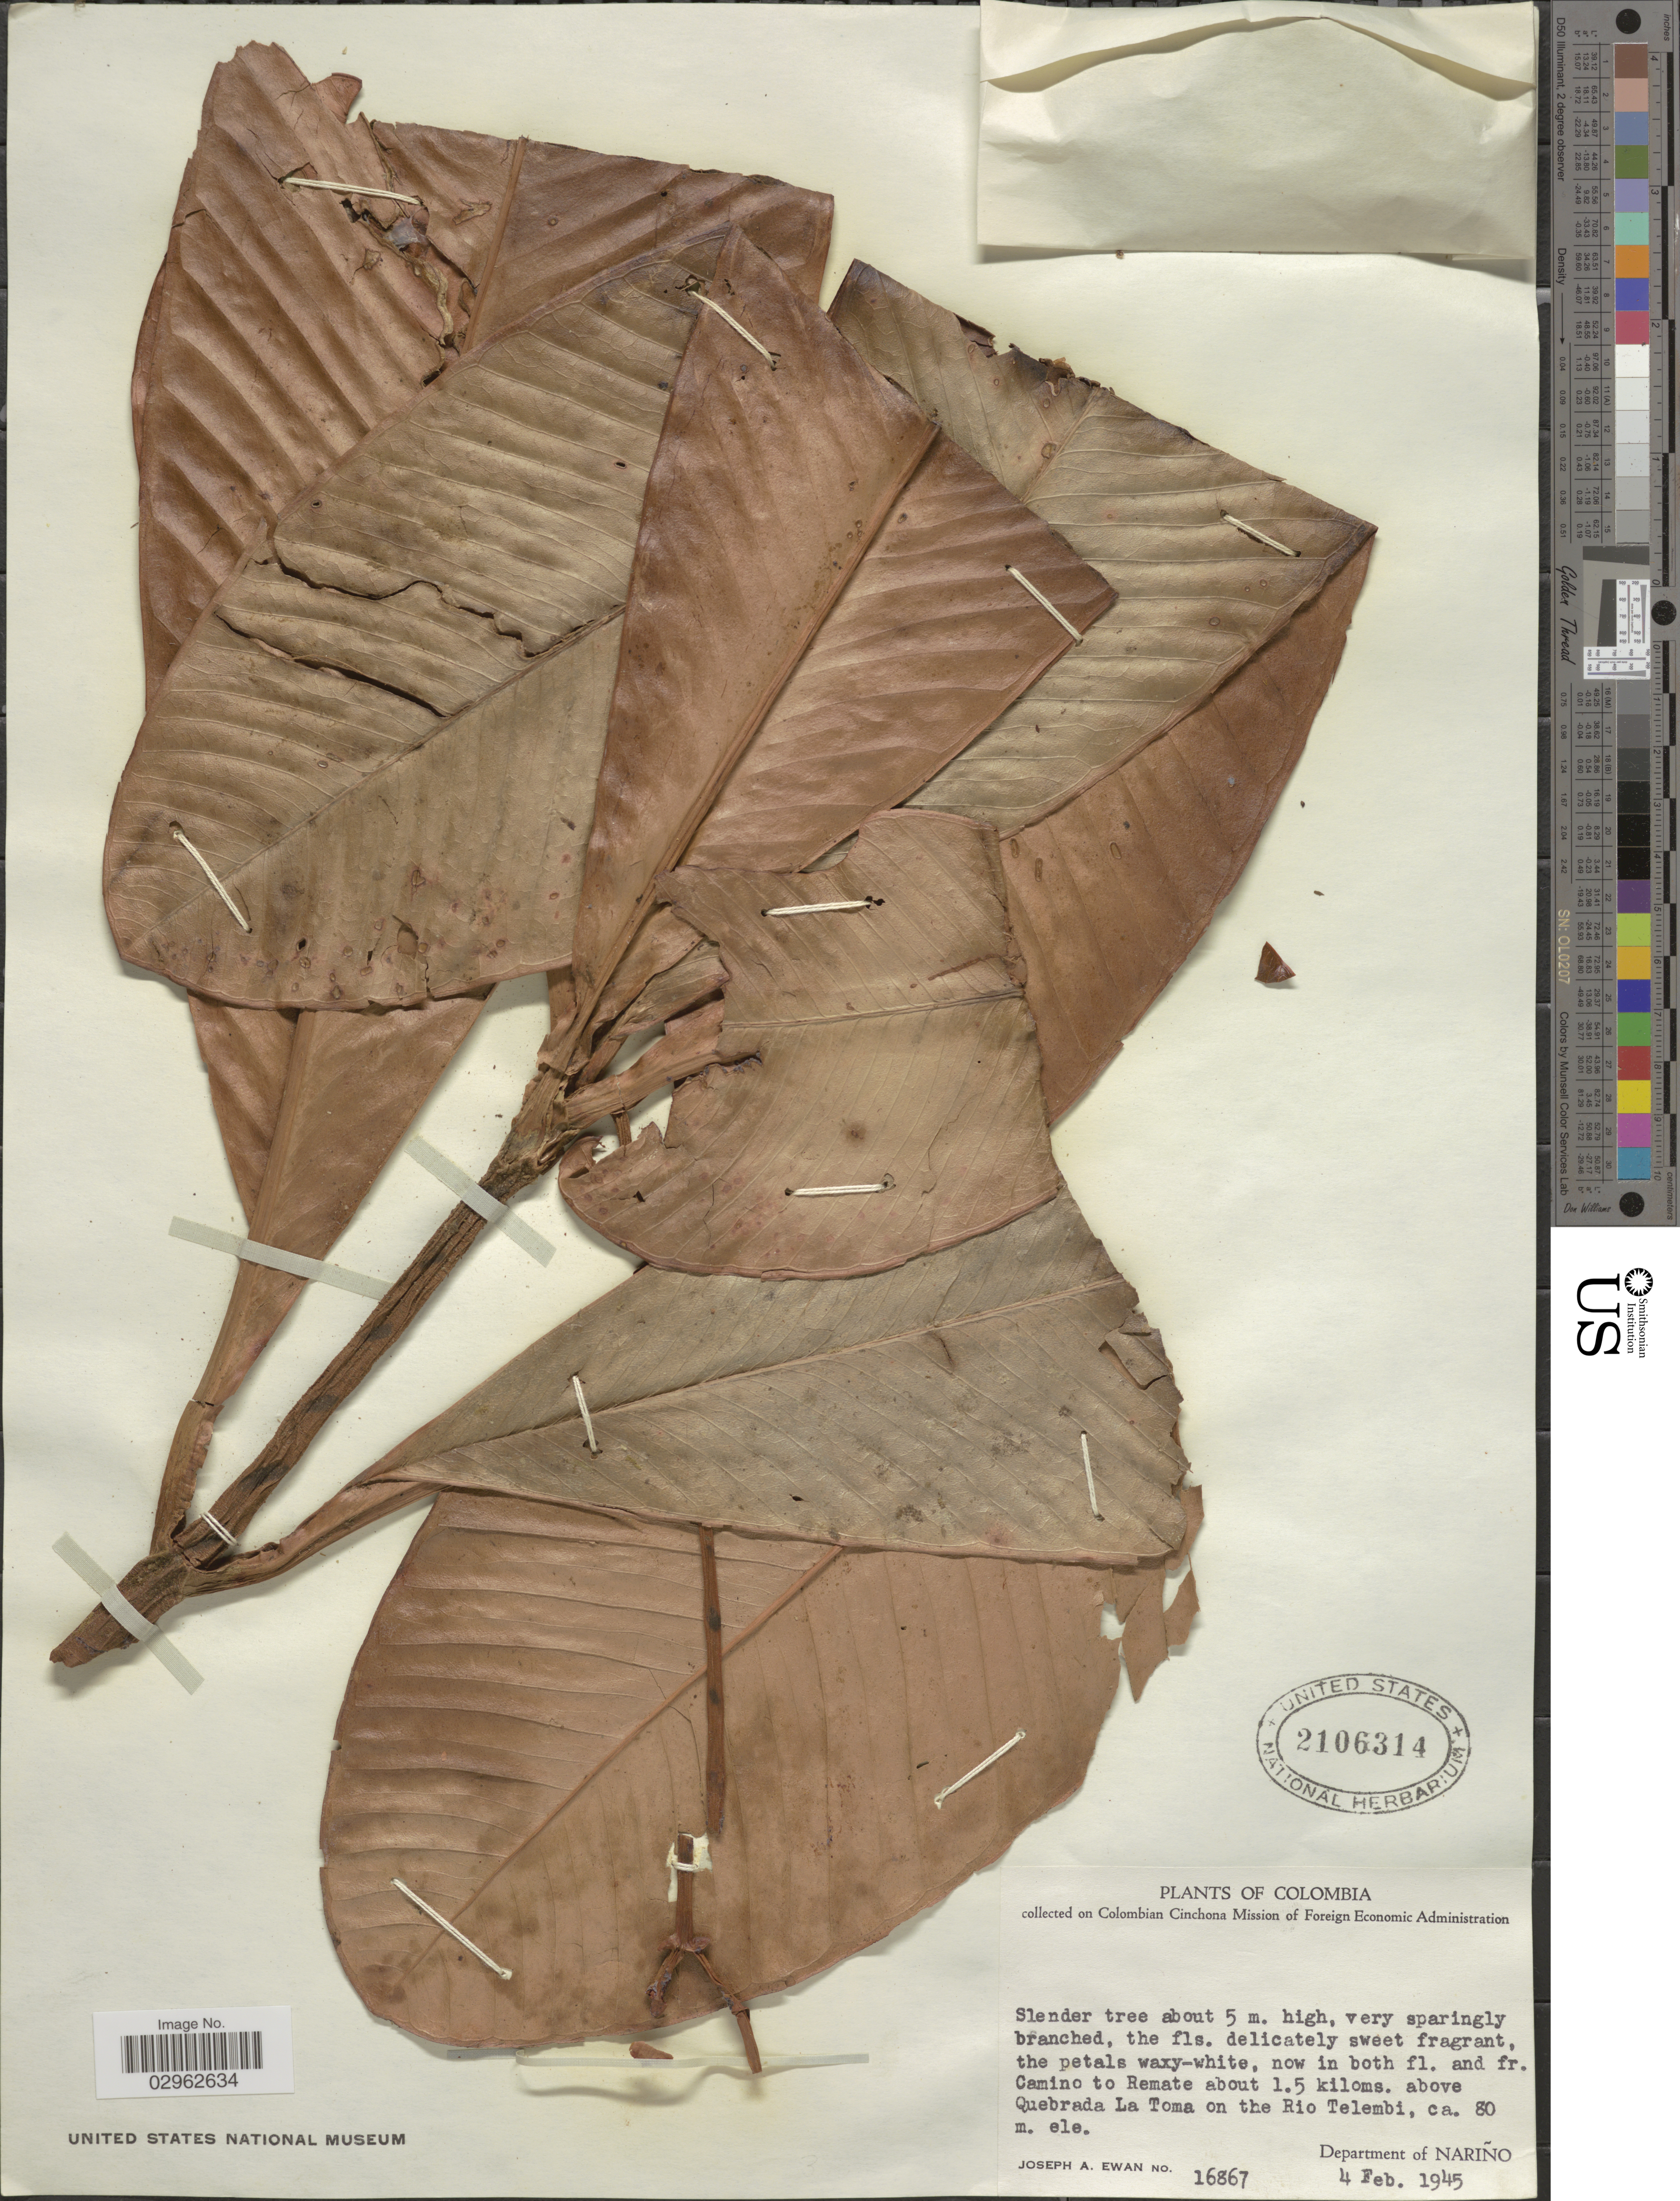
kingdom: Plantae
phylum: Tracheophyta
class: Magnoliopsida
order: Malpighiales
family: Clusiaceae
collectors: J. A. Ewan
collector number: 16867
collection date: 1945-02-04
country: Colombia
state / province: Nariño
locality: Camino to Remate about 1.5 kiloms. above Quebrada La Toma on the Rio Telembi, Department of Nariño.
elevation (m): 80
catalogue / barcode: US 2106314